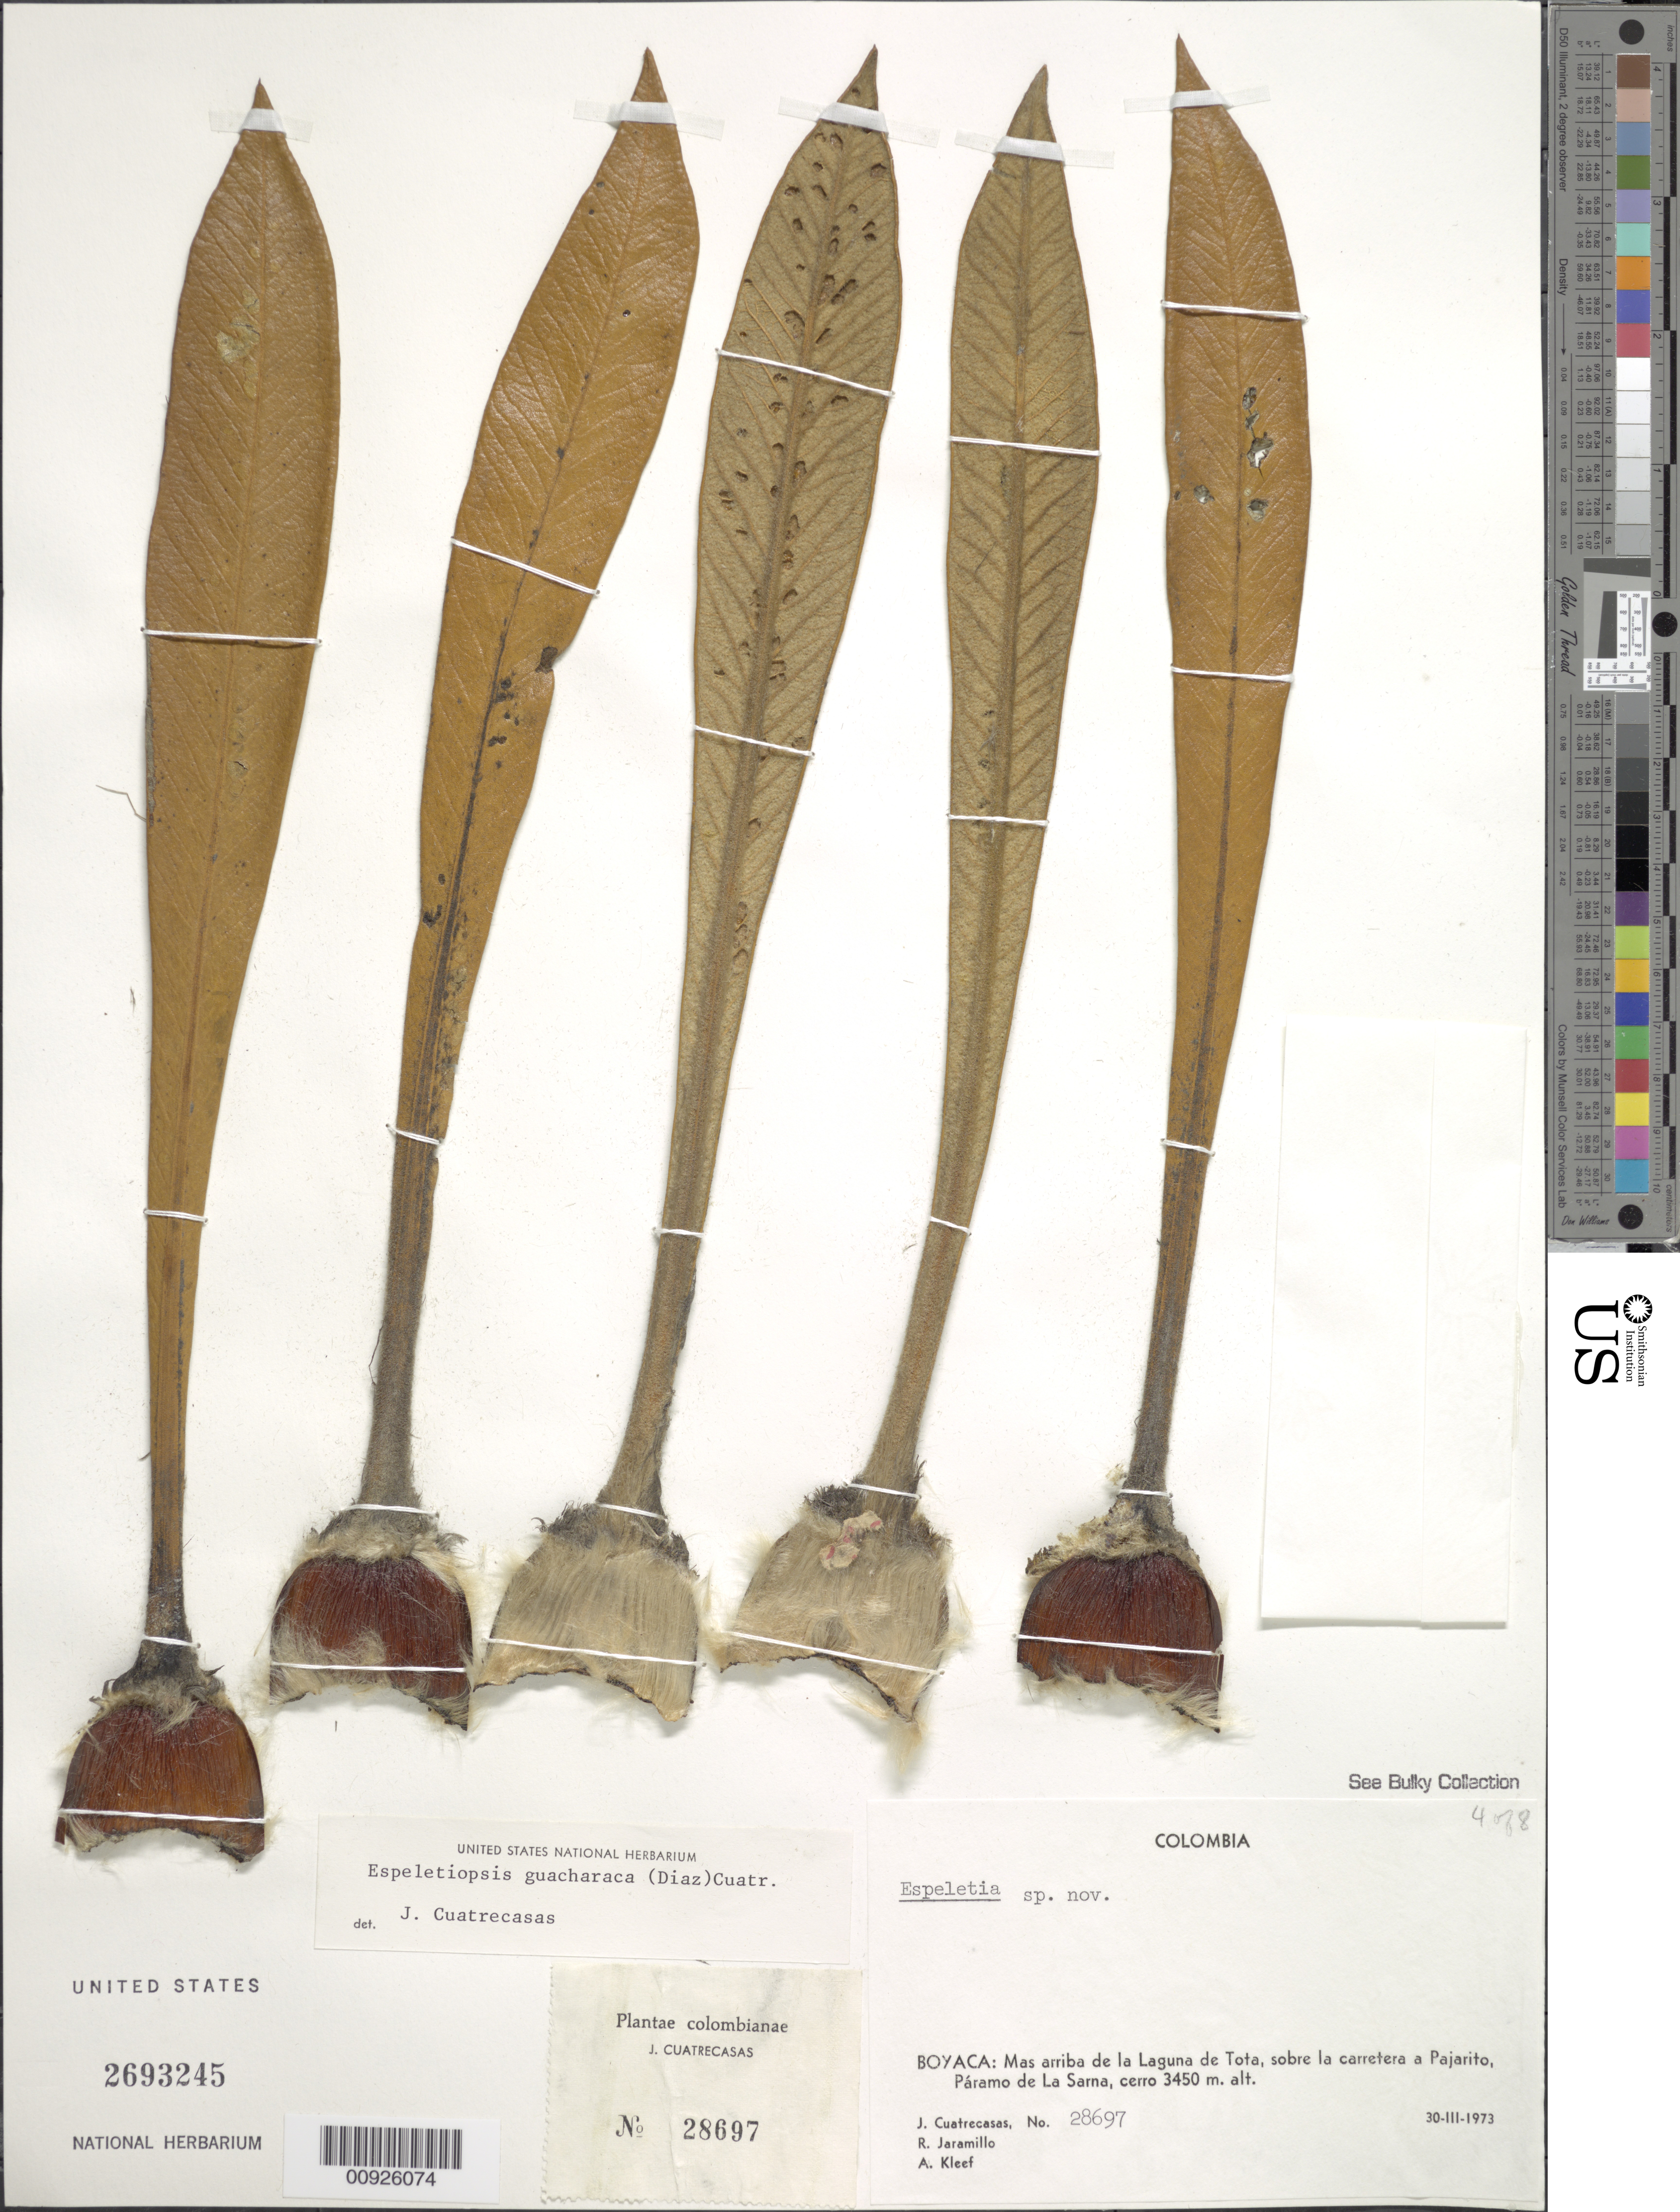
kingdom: Plantae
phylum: Tracheophyta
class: Magnoliopsida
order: Asterales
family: Asteraceae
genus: Espeletiopsis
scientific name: Espeletiopsis jimenez-quesadae var. guacharaca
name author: (S. Díaz) Cuatrec.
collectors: J. Cuatrecasas, R. Jaramillo M. & A. Kleef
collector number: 28697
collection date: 1973-04-02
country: Colombia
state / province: Boyacá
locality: Boyacá: Mas arriba de la Laguna de Tota, sobre la carretera a Pajarito, Paramo de La Sarna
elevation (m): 3450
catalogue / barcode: US 2693245